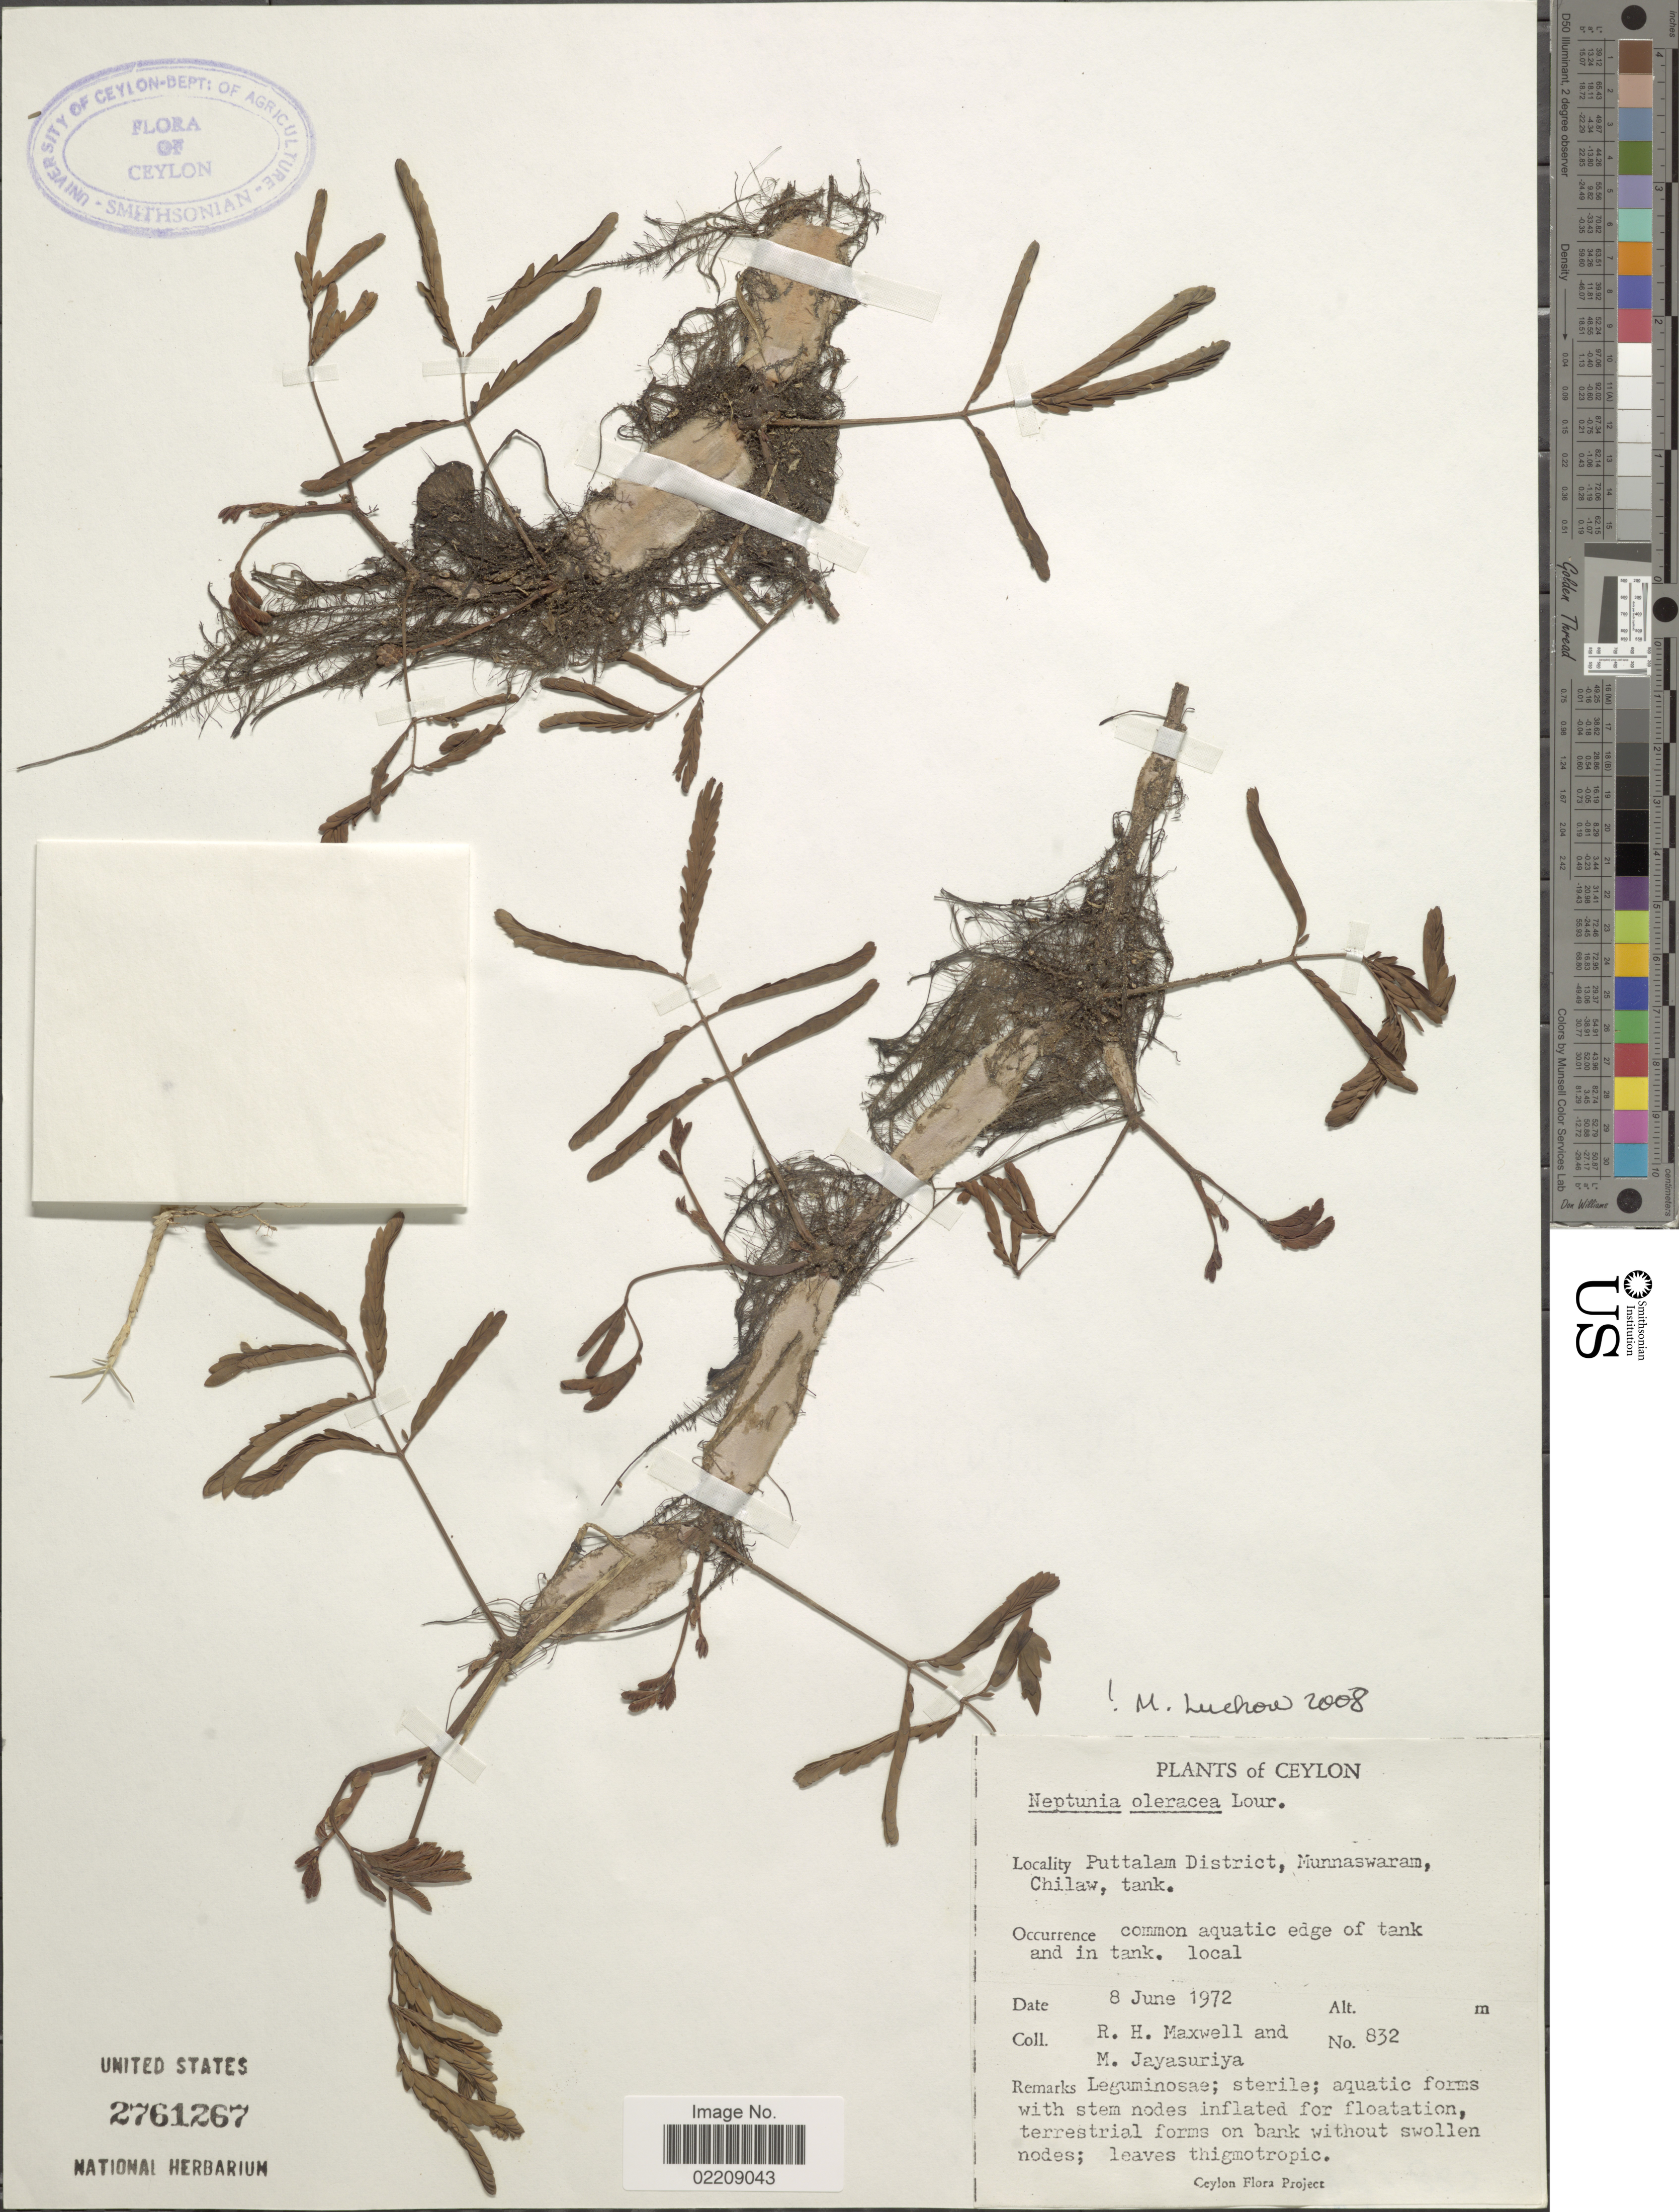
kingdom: Plantae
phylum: Tracheophyta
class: Magnoliopsida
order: Fabales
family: Fabaceae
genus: Neptunia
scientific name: Neptunia oleracea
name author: Lour.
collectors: R. Maxwell & M. Jayasuria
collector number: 832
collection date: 1972-06-08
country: Sri Lanka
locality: Puttalam District, Munnaswaram, Chilaw, tank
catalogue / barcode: US 2761267